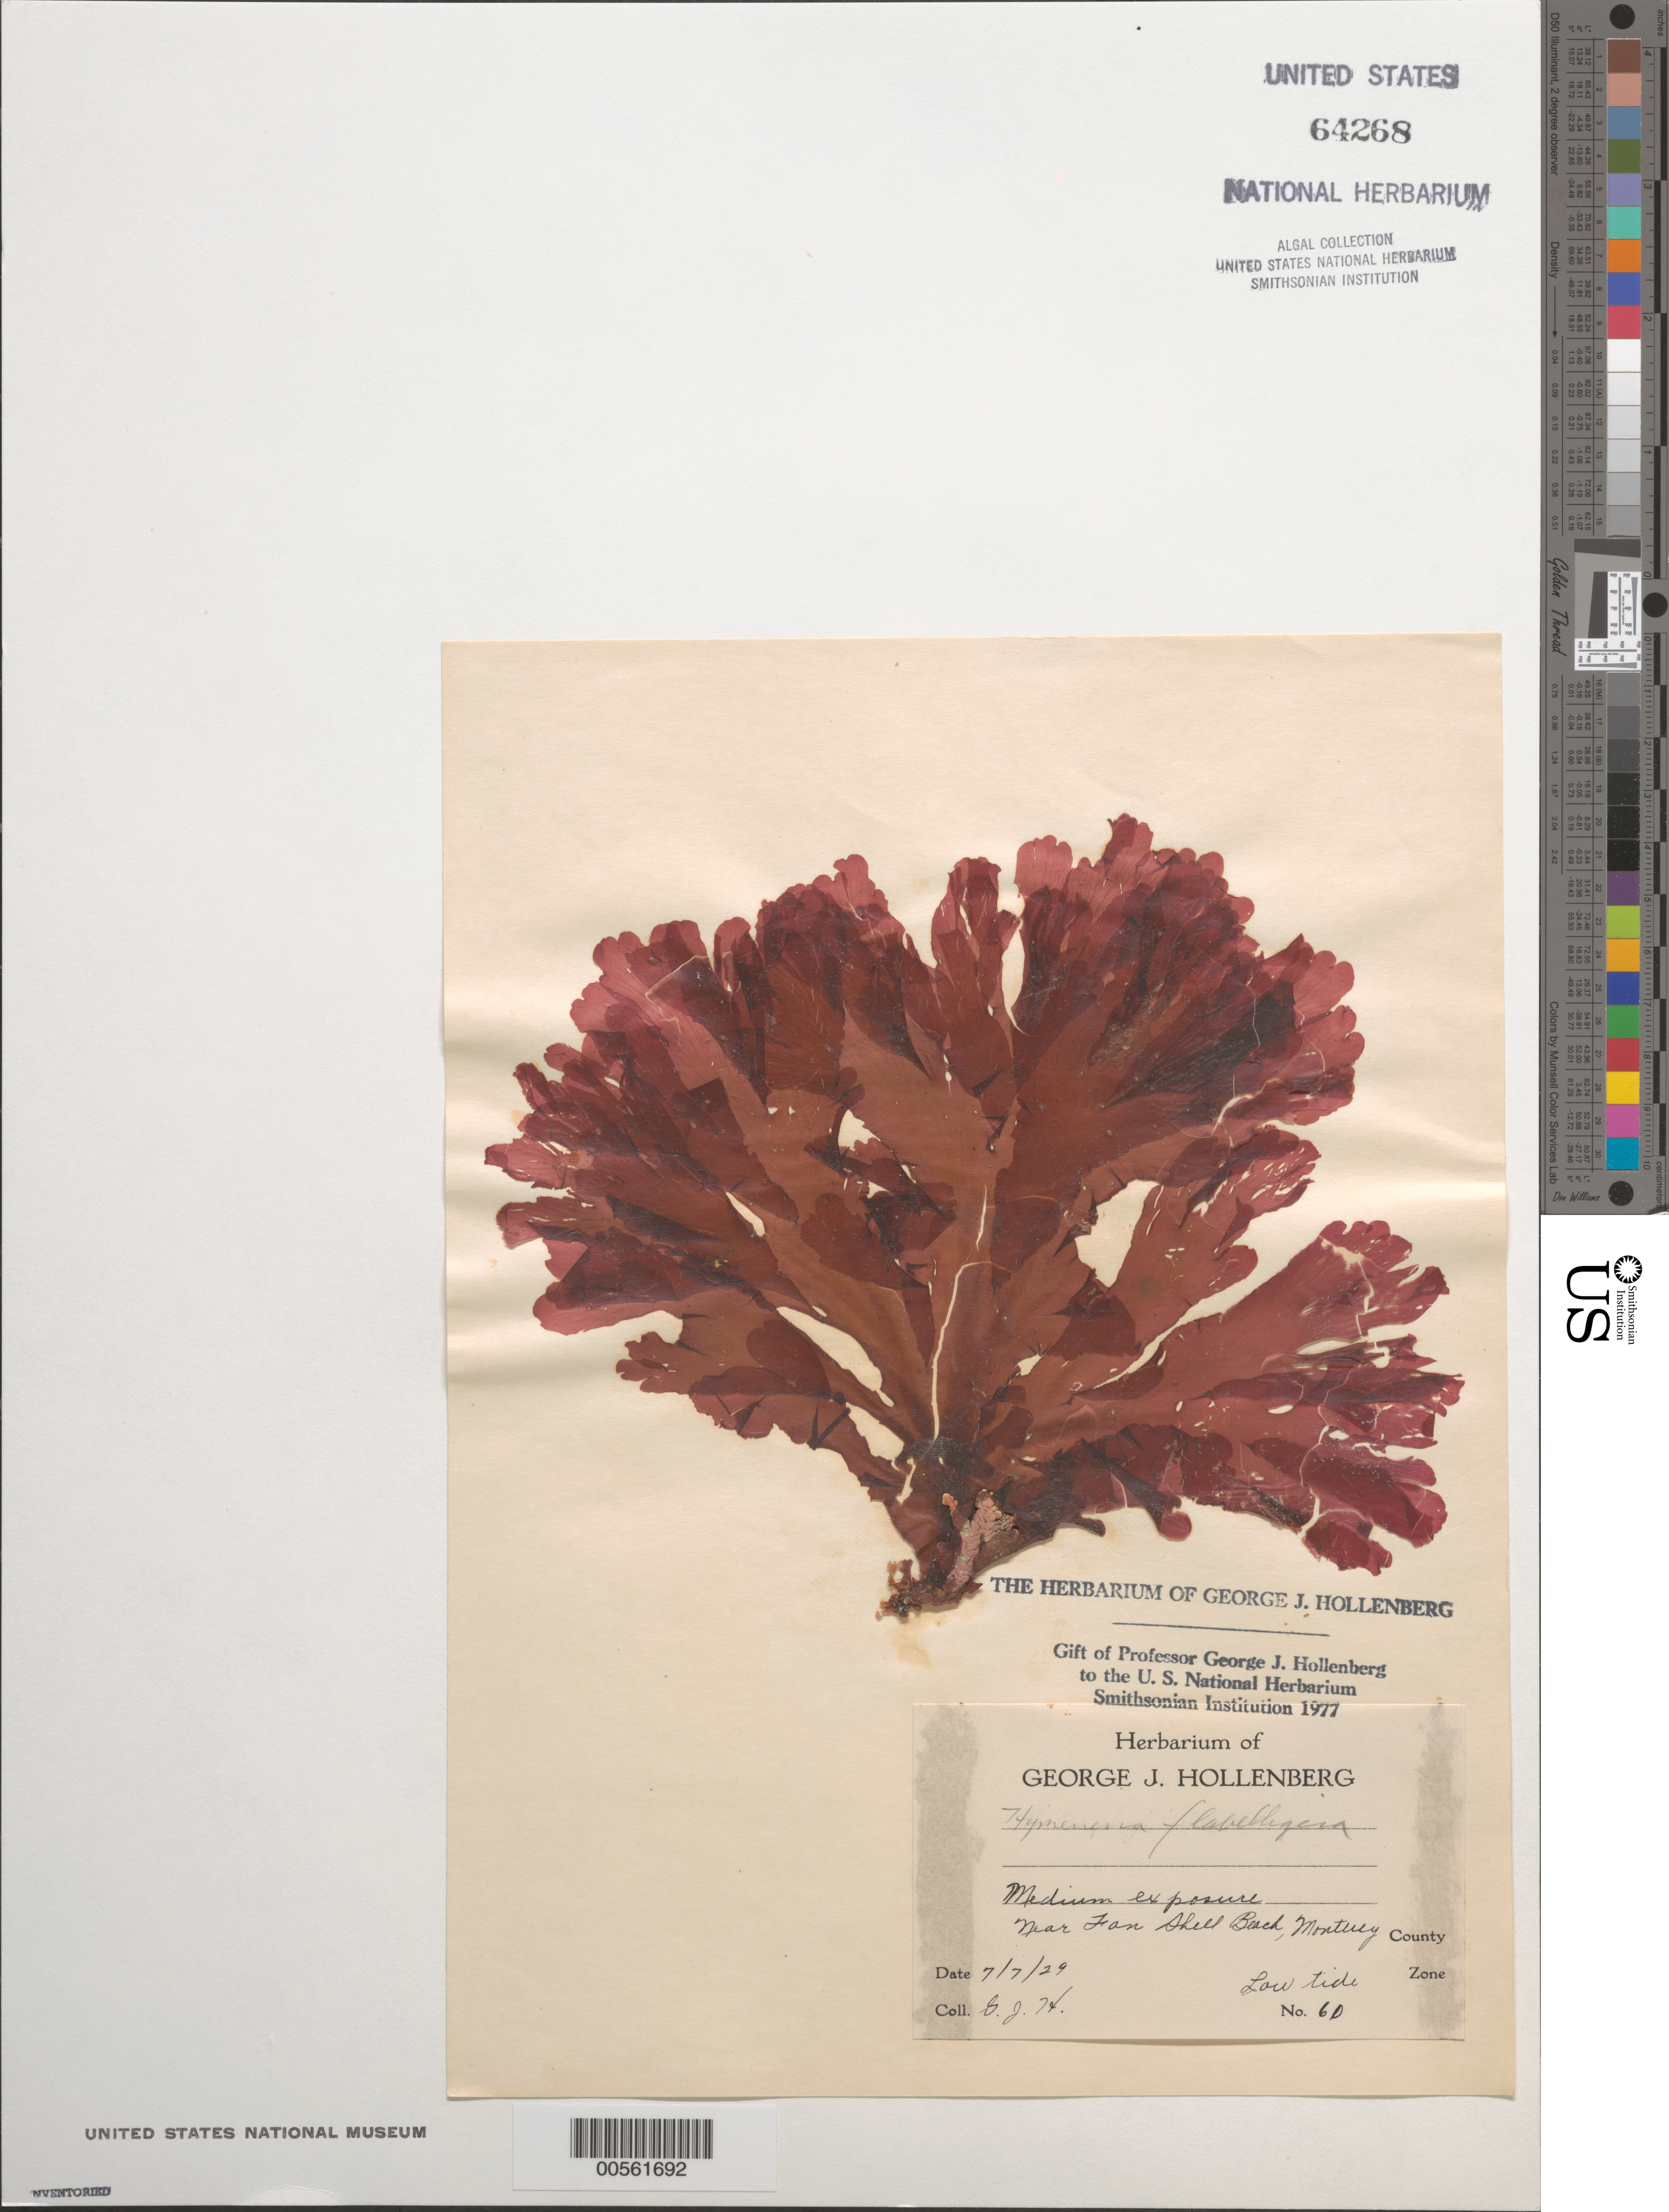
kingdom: Plantae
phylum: Rhodophyta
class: Florideophyceae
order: Ceramiales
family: Delesseriaceae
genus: Hymenena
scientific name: Hymenena flabelligera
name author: (J. Agardh) Kylin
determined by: Hollenberg, George J.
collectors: G. Hollenberg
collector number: GJH 60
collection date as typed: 07 Jul 1929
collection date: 1929-07-07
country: United States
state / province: California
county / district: Monterey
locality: Near Fan Shell Beach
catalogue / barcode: US 64268